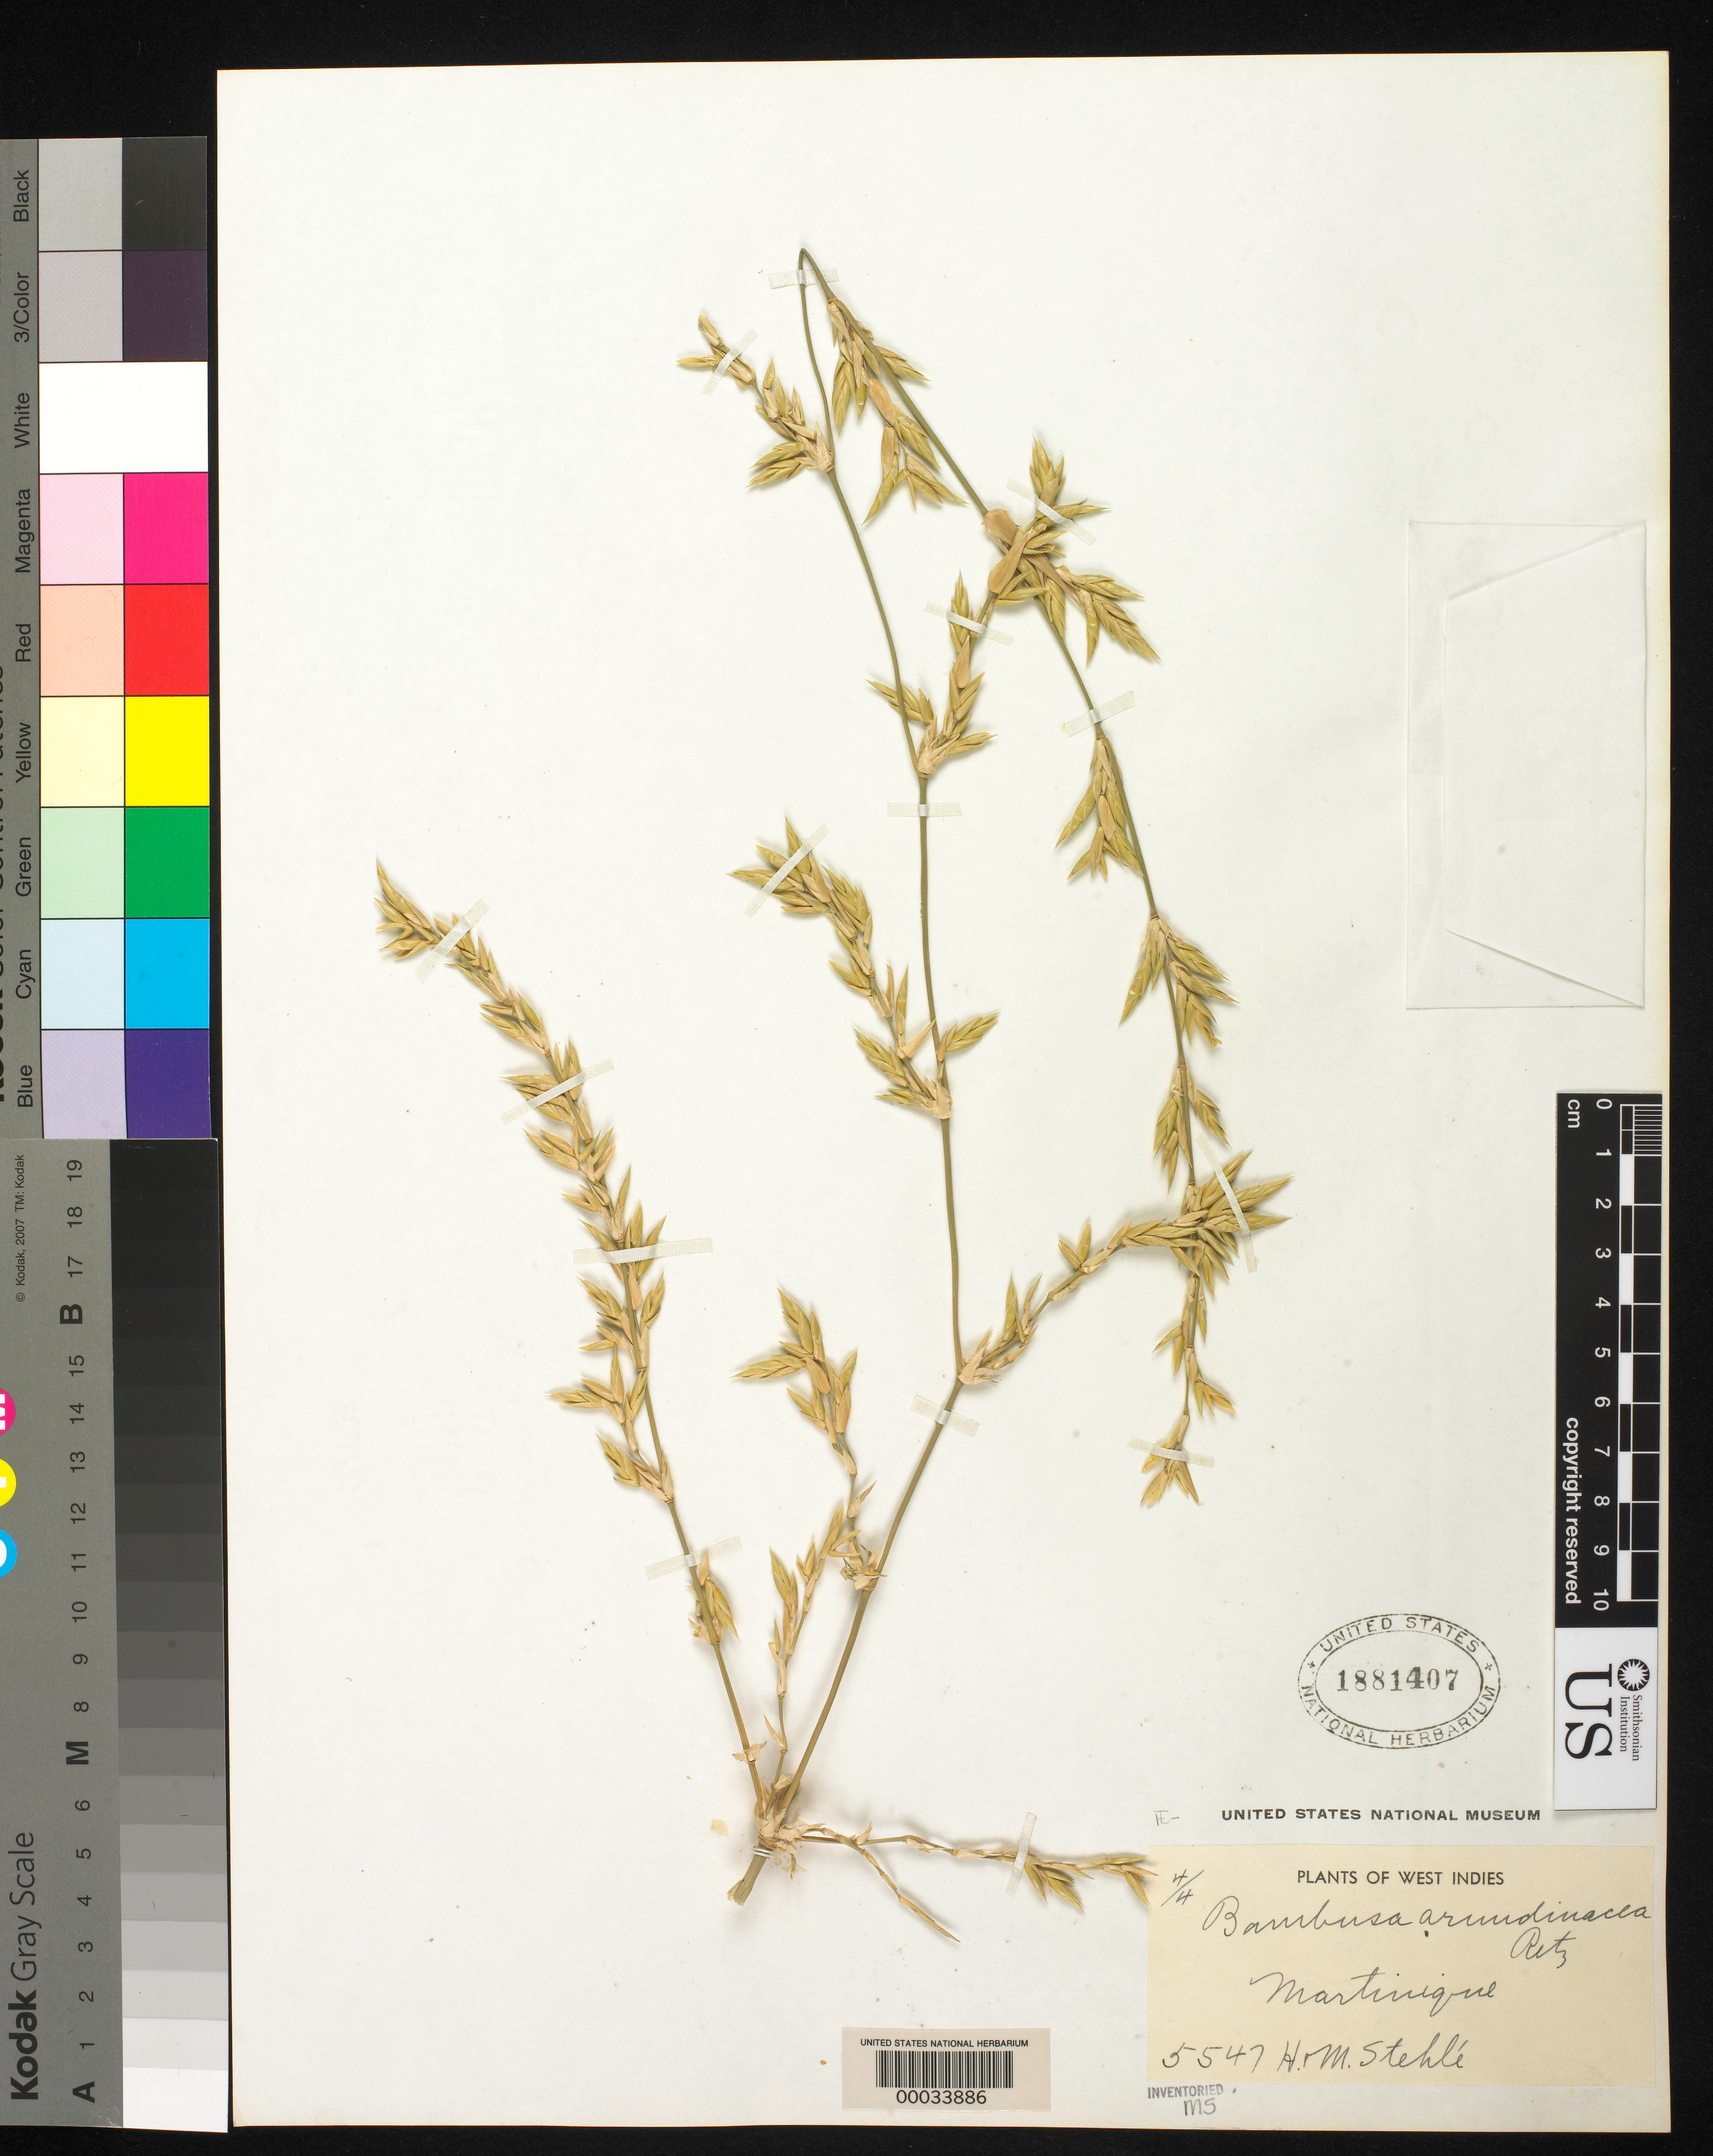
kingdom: Plantae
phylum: Tracheophyta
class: Liliopsida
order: Poales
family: Poaceae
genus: Bambusa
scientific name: Bambusa bambos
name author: (L.) Voss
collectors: H. Stehlé & M. Stehlé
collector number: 5547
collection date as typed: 02 Jan 1945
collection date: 1945-01-02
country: Martinique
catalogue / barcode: US 1881407